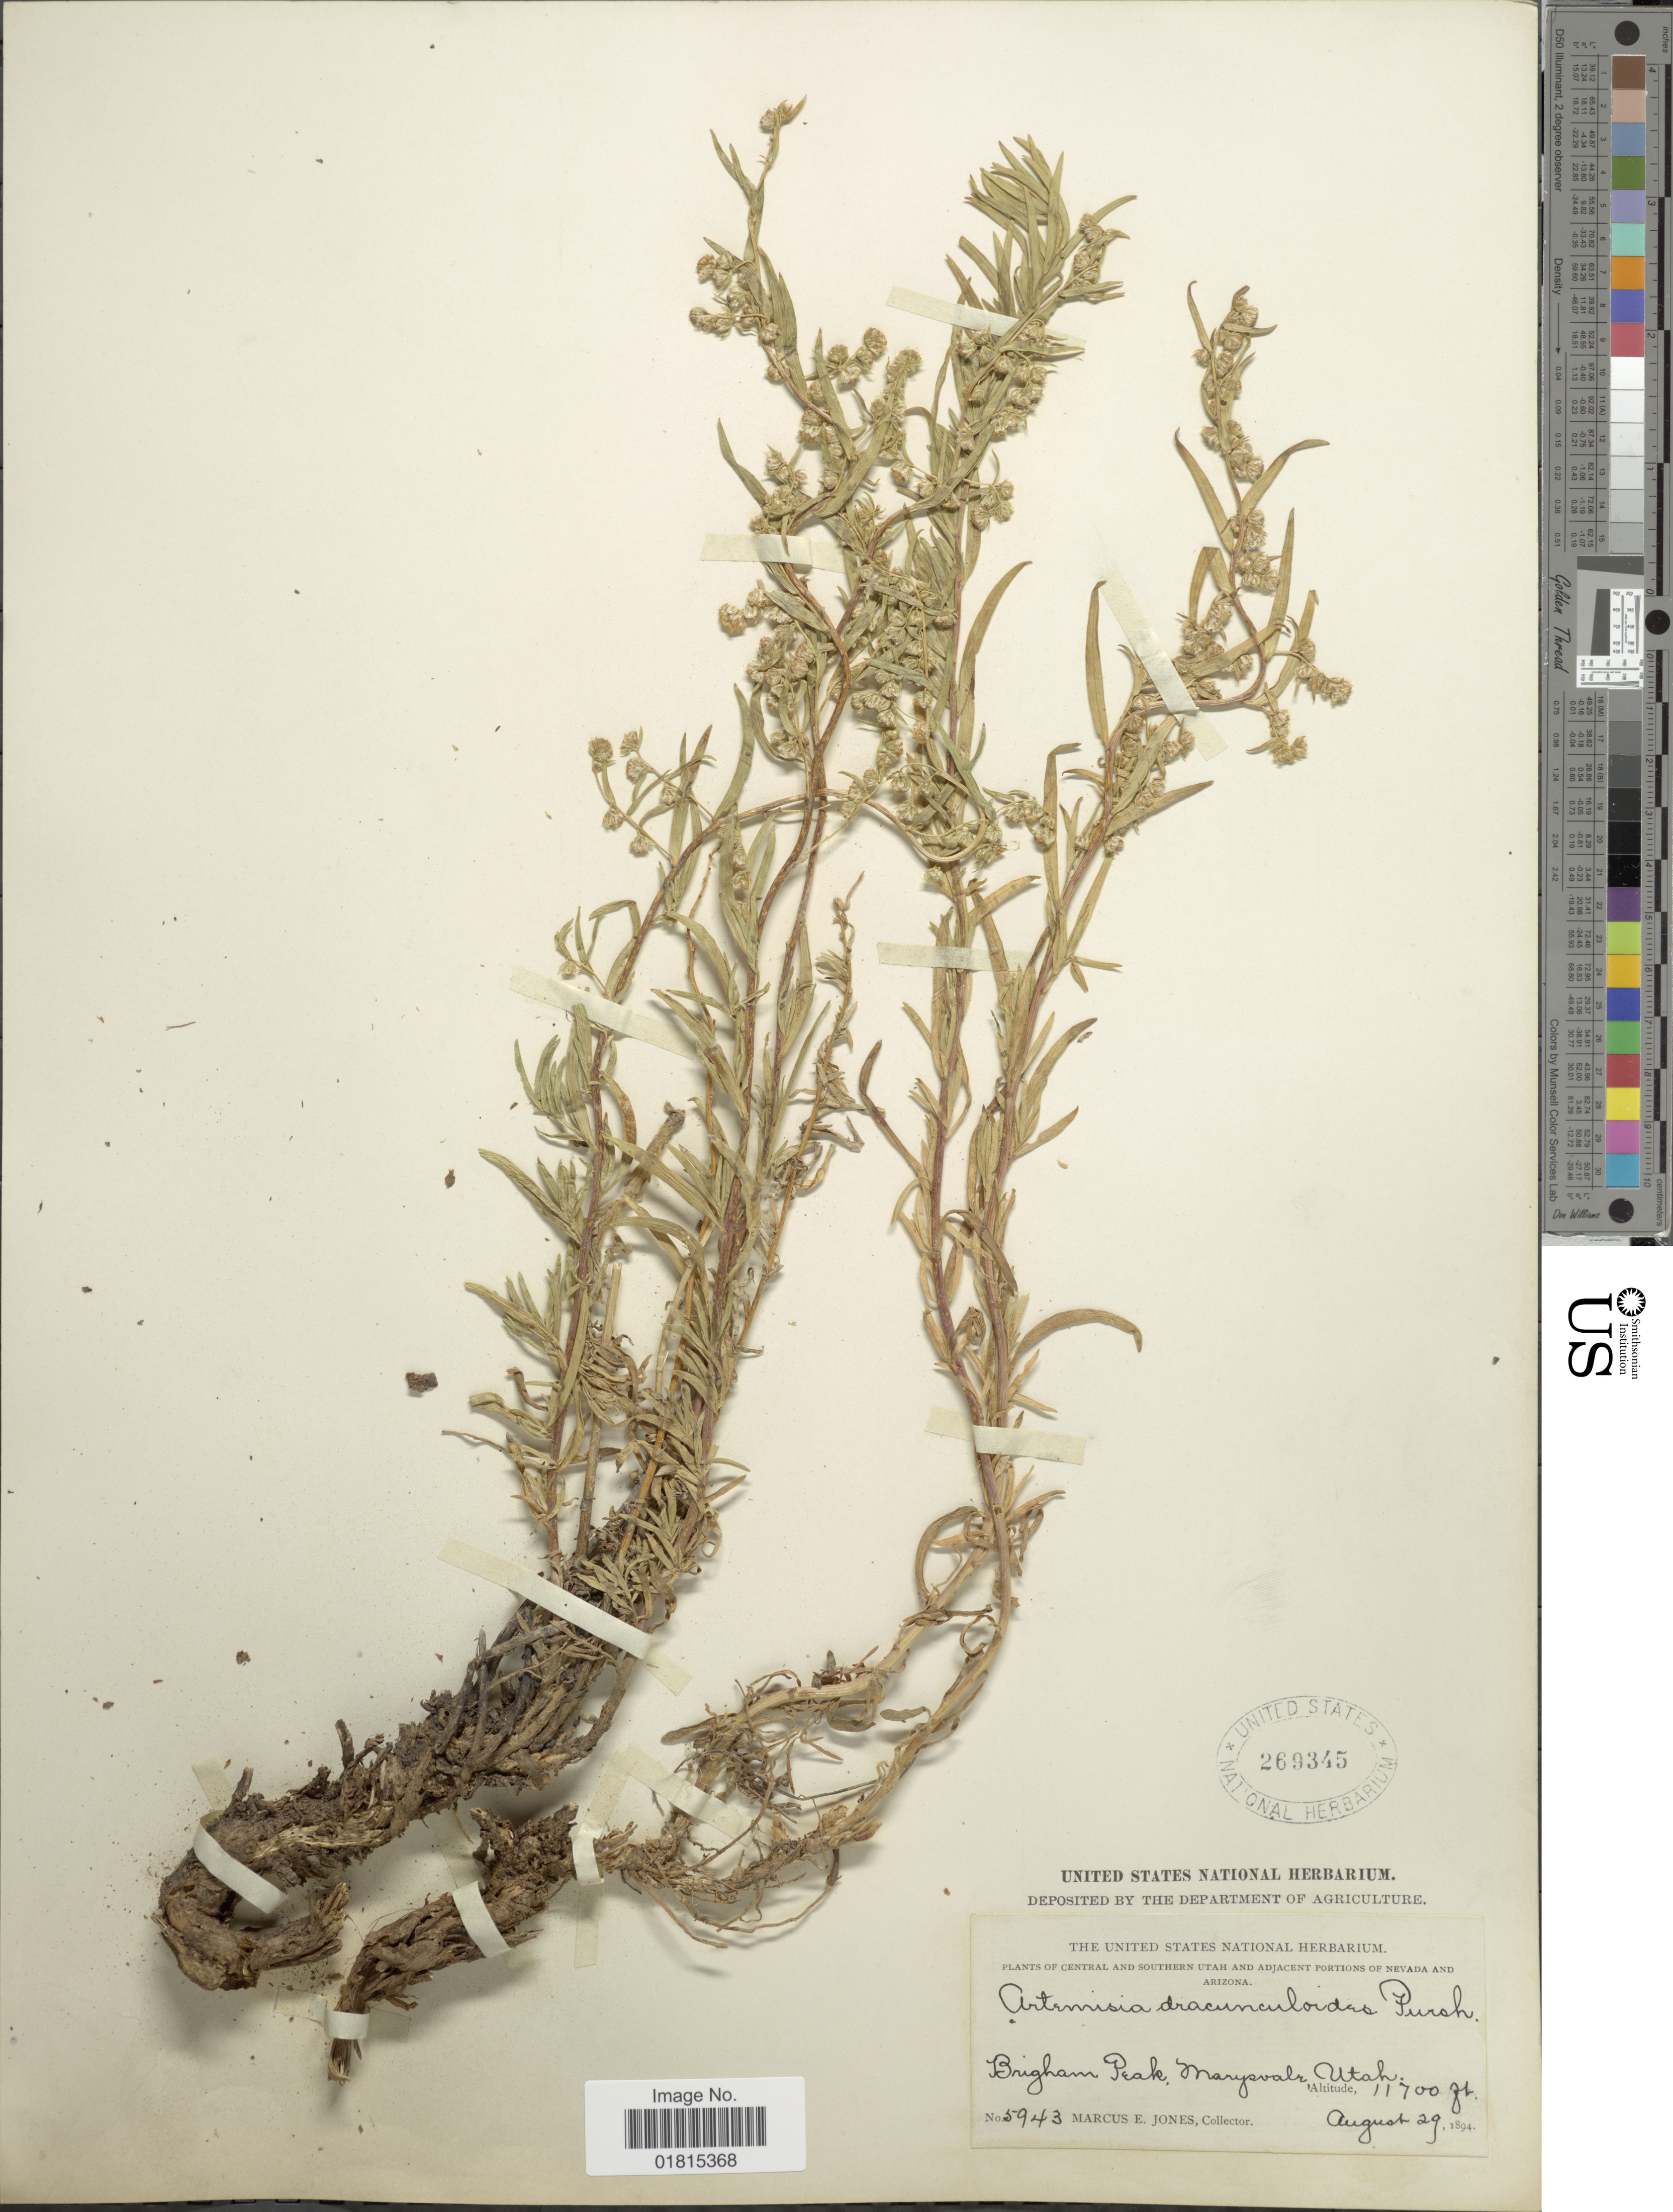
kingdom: Plantae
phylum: Tracheophyta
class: Magnoliopsida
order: Asterales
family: Asteraceae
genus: Artemisia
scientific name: Artemisia dracunculoides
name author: Pursh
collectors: M. E. Jones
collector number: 5943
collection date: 1894-08-29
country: United States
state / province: Utah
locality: Brigham Peak, Marysvale, Utah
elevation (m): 3566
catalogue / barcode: US 269345